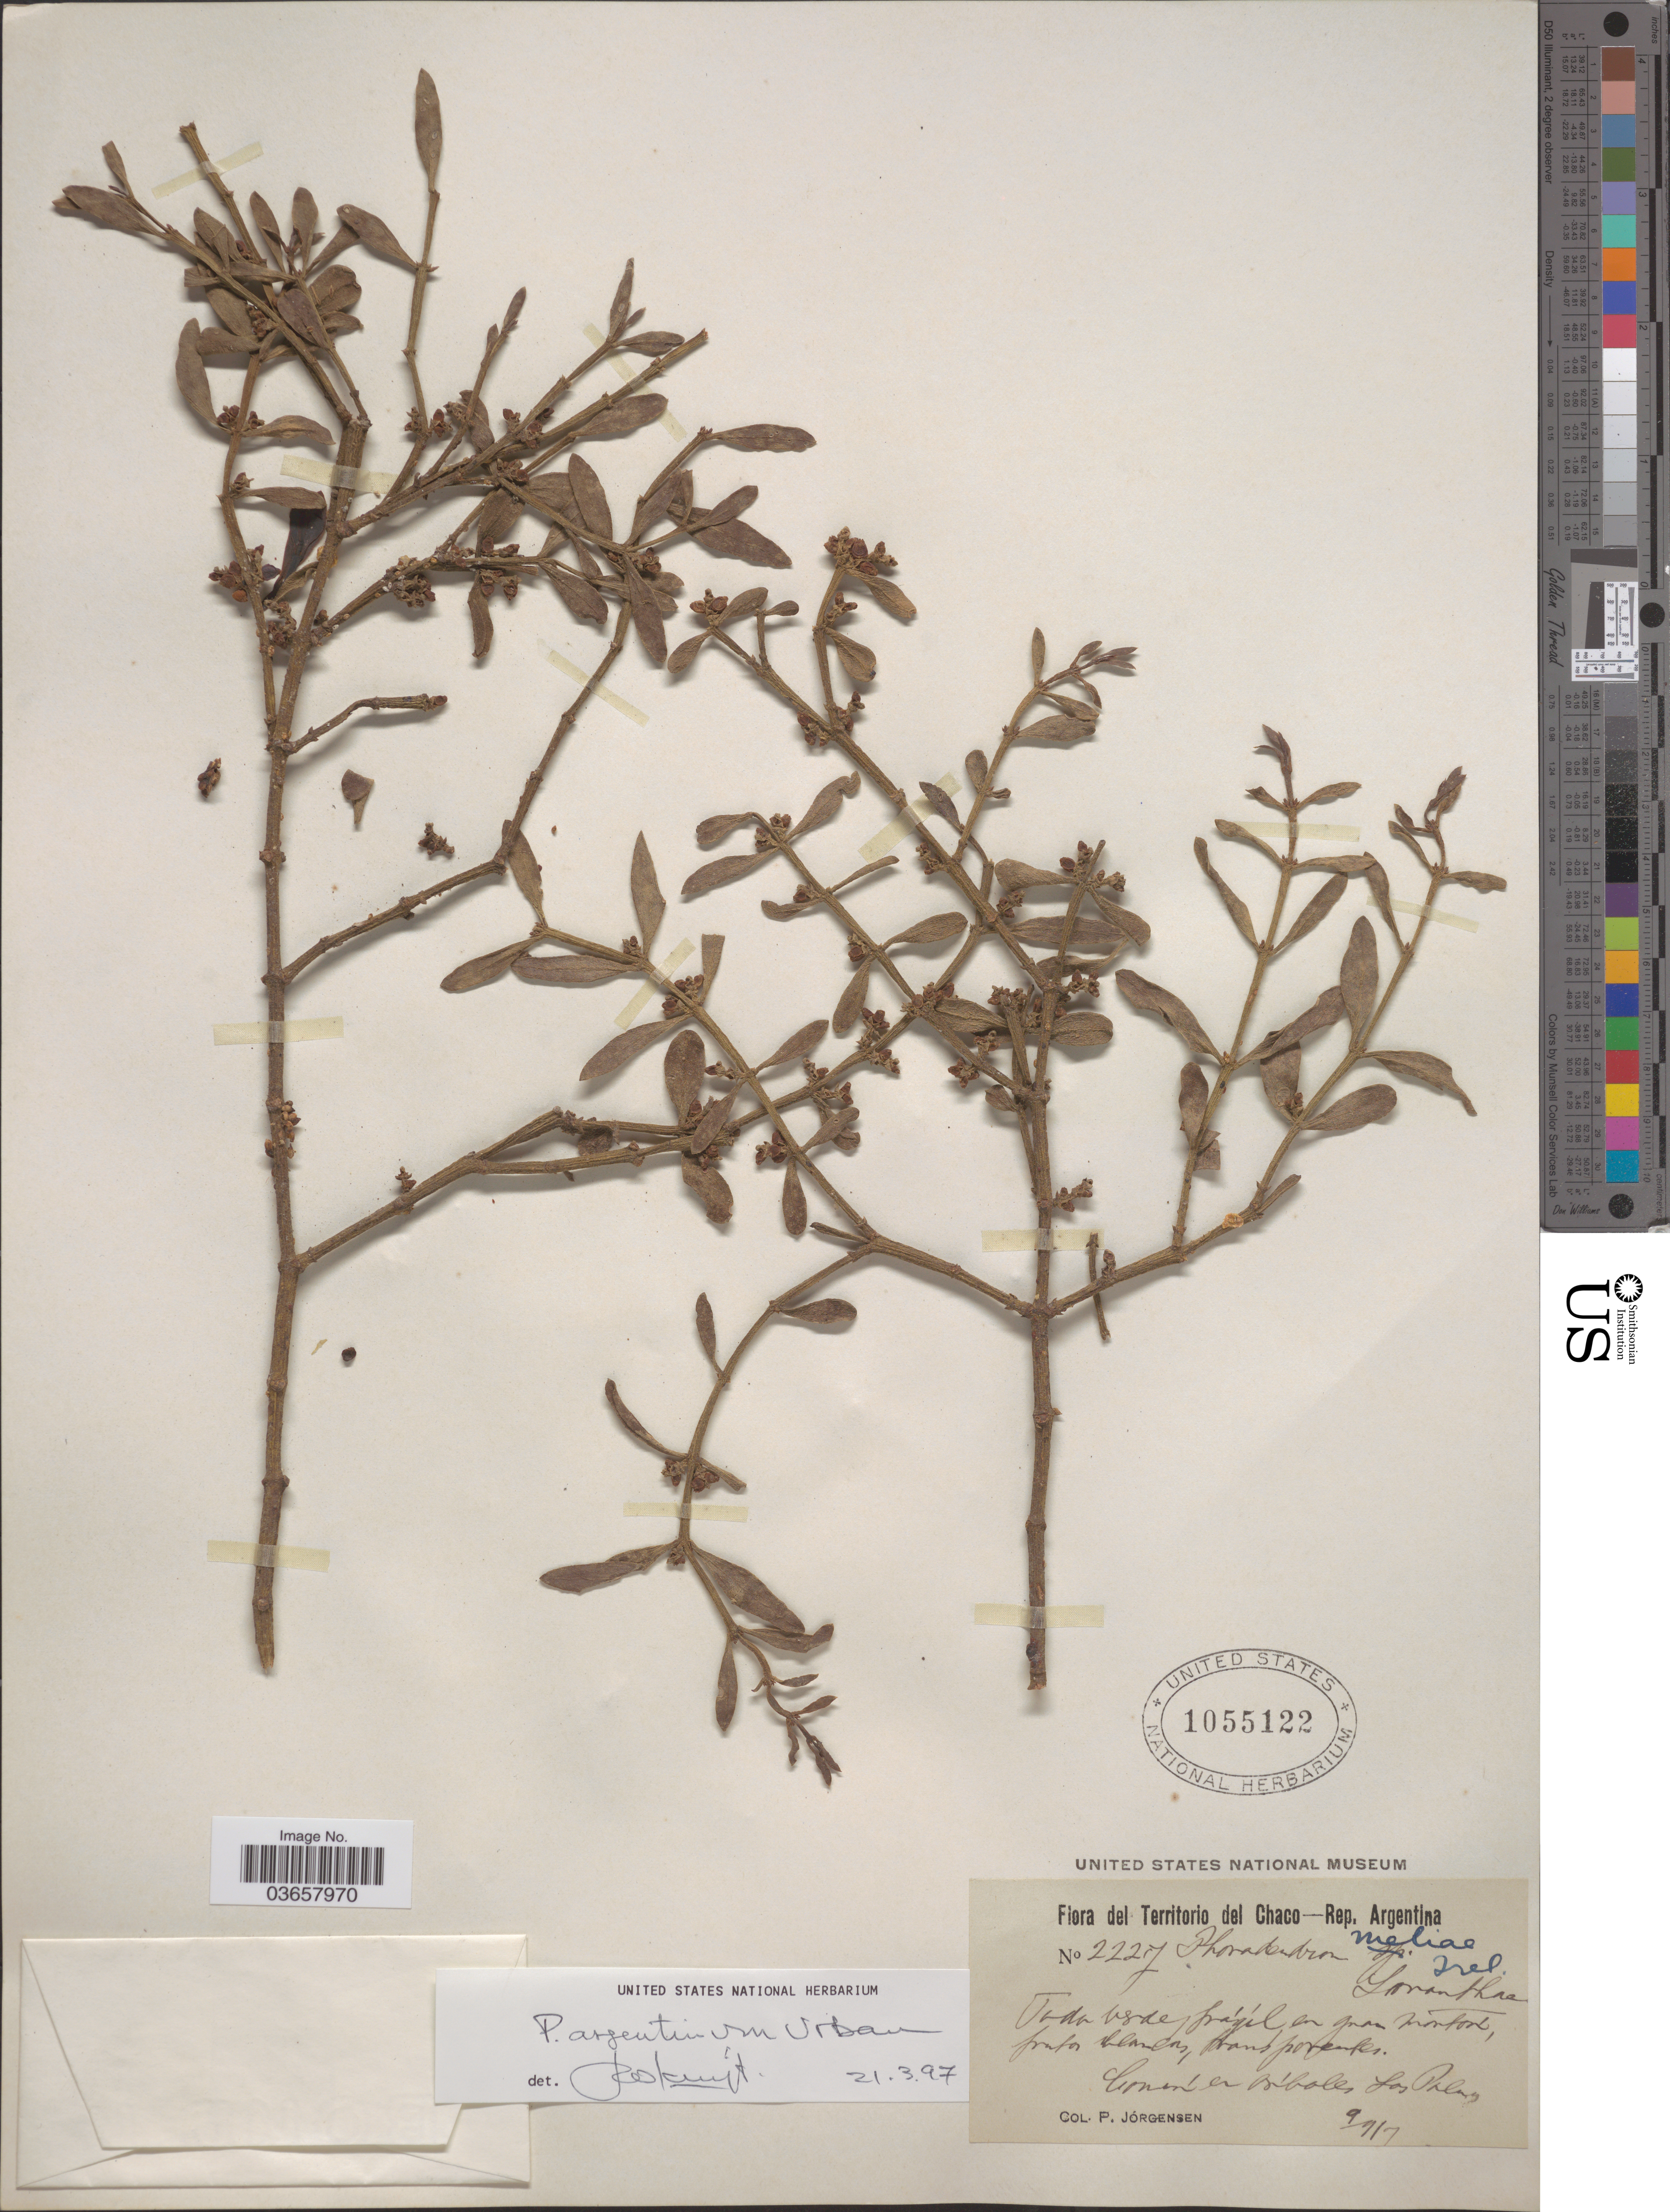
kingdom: Plantae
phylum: Tracheophyta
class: Magnoliopsida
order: Santalales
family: Viscaceae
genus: Phoradendron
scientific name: Phoradendron argentinum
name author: Urb.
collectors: P. Jörgensen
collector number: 2227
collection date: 1917-09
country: Argentina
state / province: Chaco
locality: Comun en arboles Los Palmas.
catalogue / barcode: US 1055122